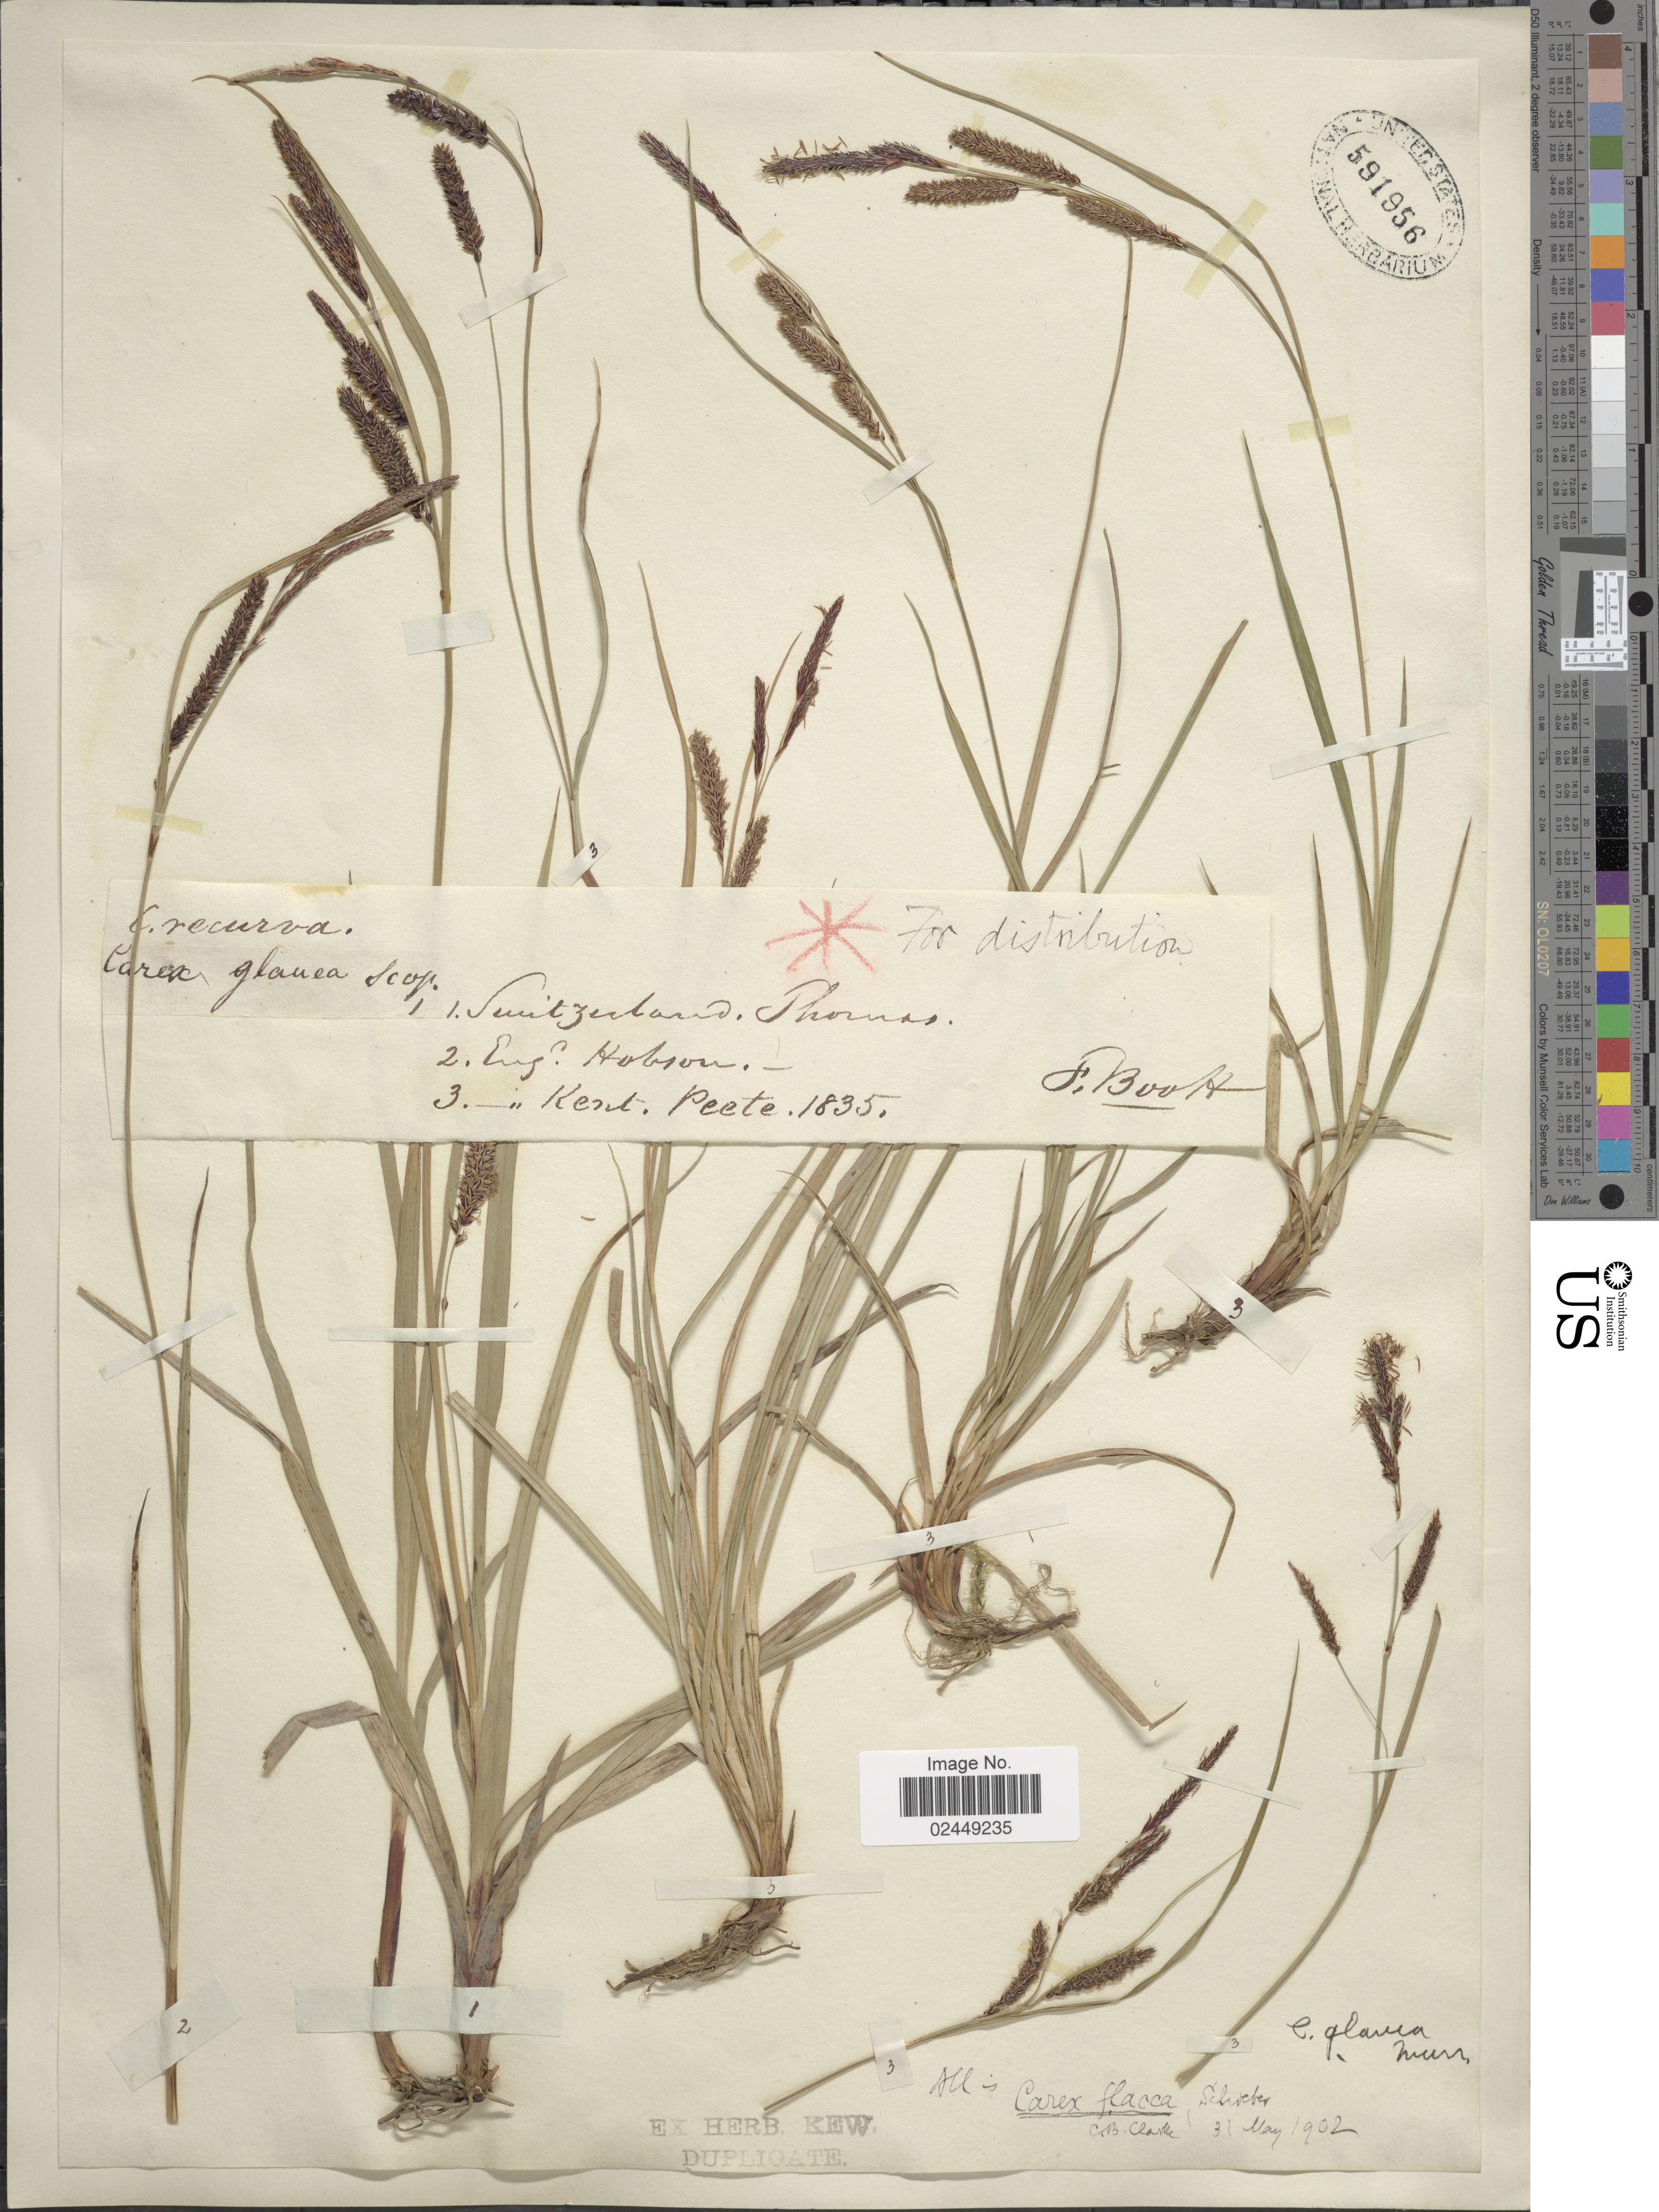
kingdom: Plantae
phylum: Tracheophyta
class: Liliopsida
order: Poales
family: Cyperaceae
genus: Carex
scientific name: Carex flacca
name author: Schreb.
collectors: F. M. B. Boott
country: Switzerland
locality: Thomas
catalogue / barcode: US 591956